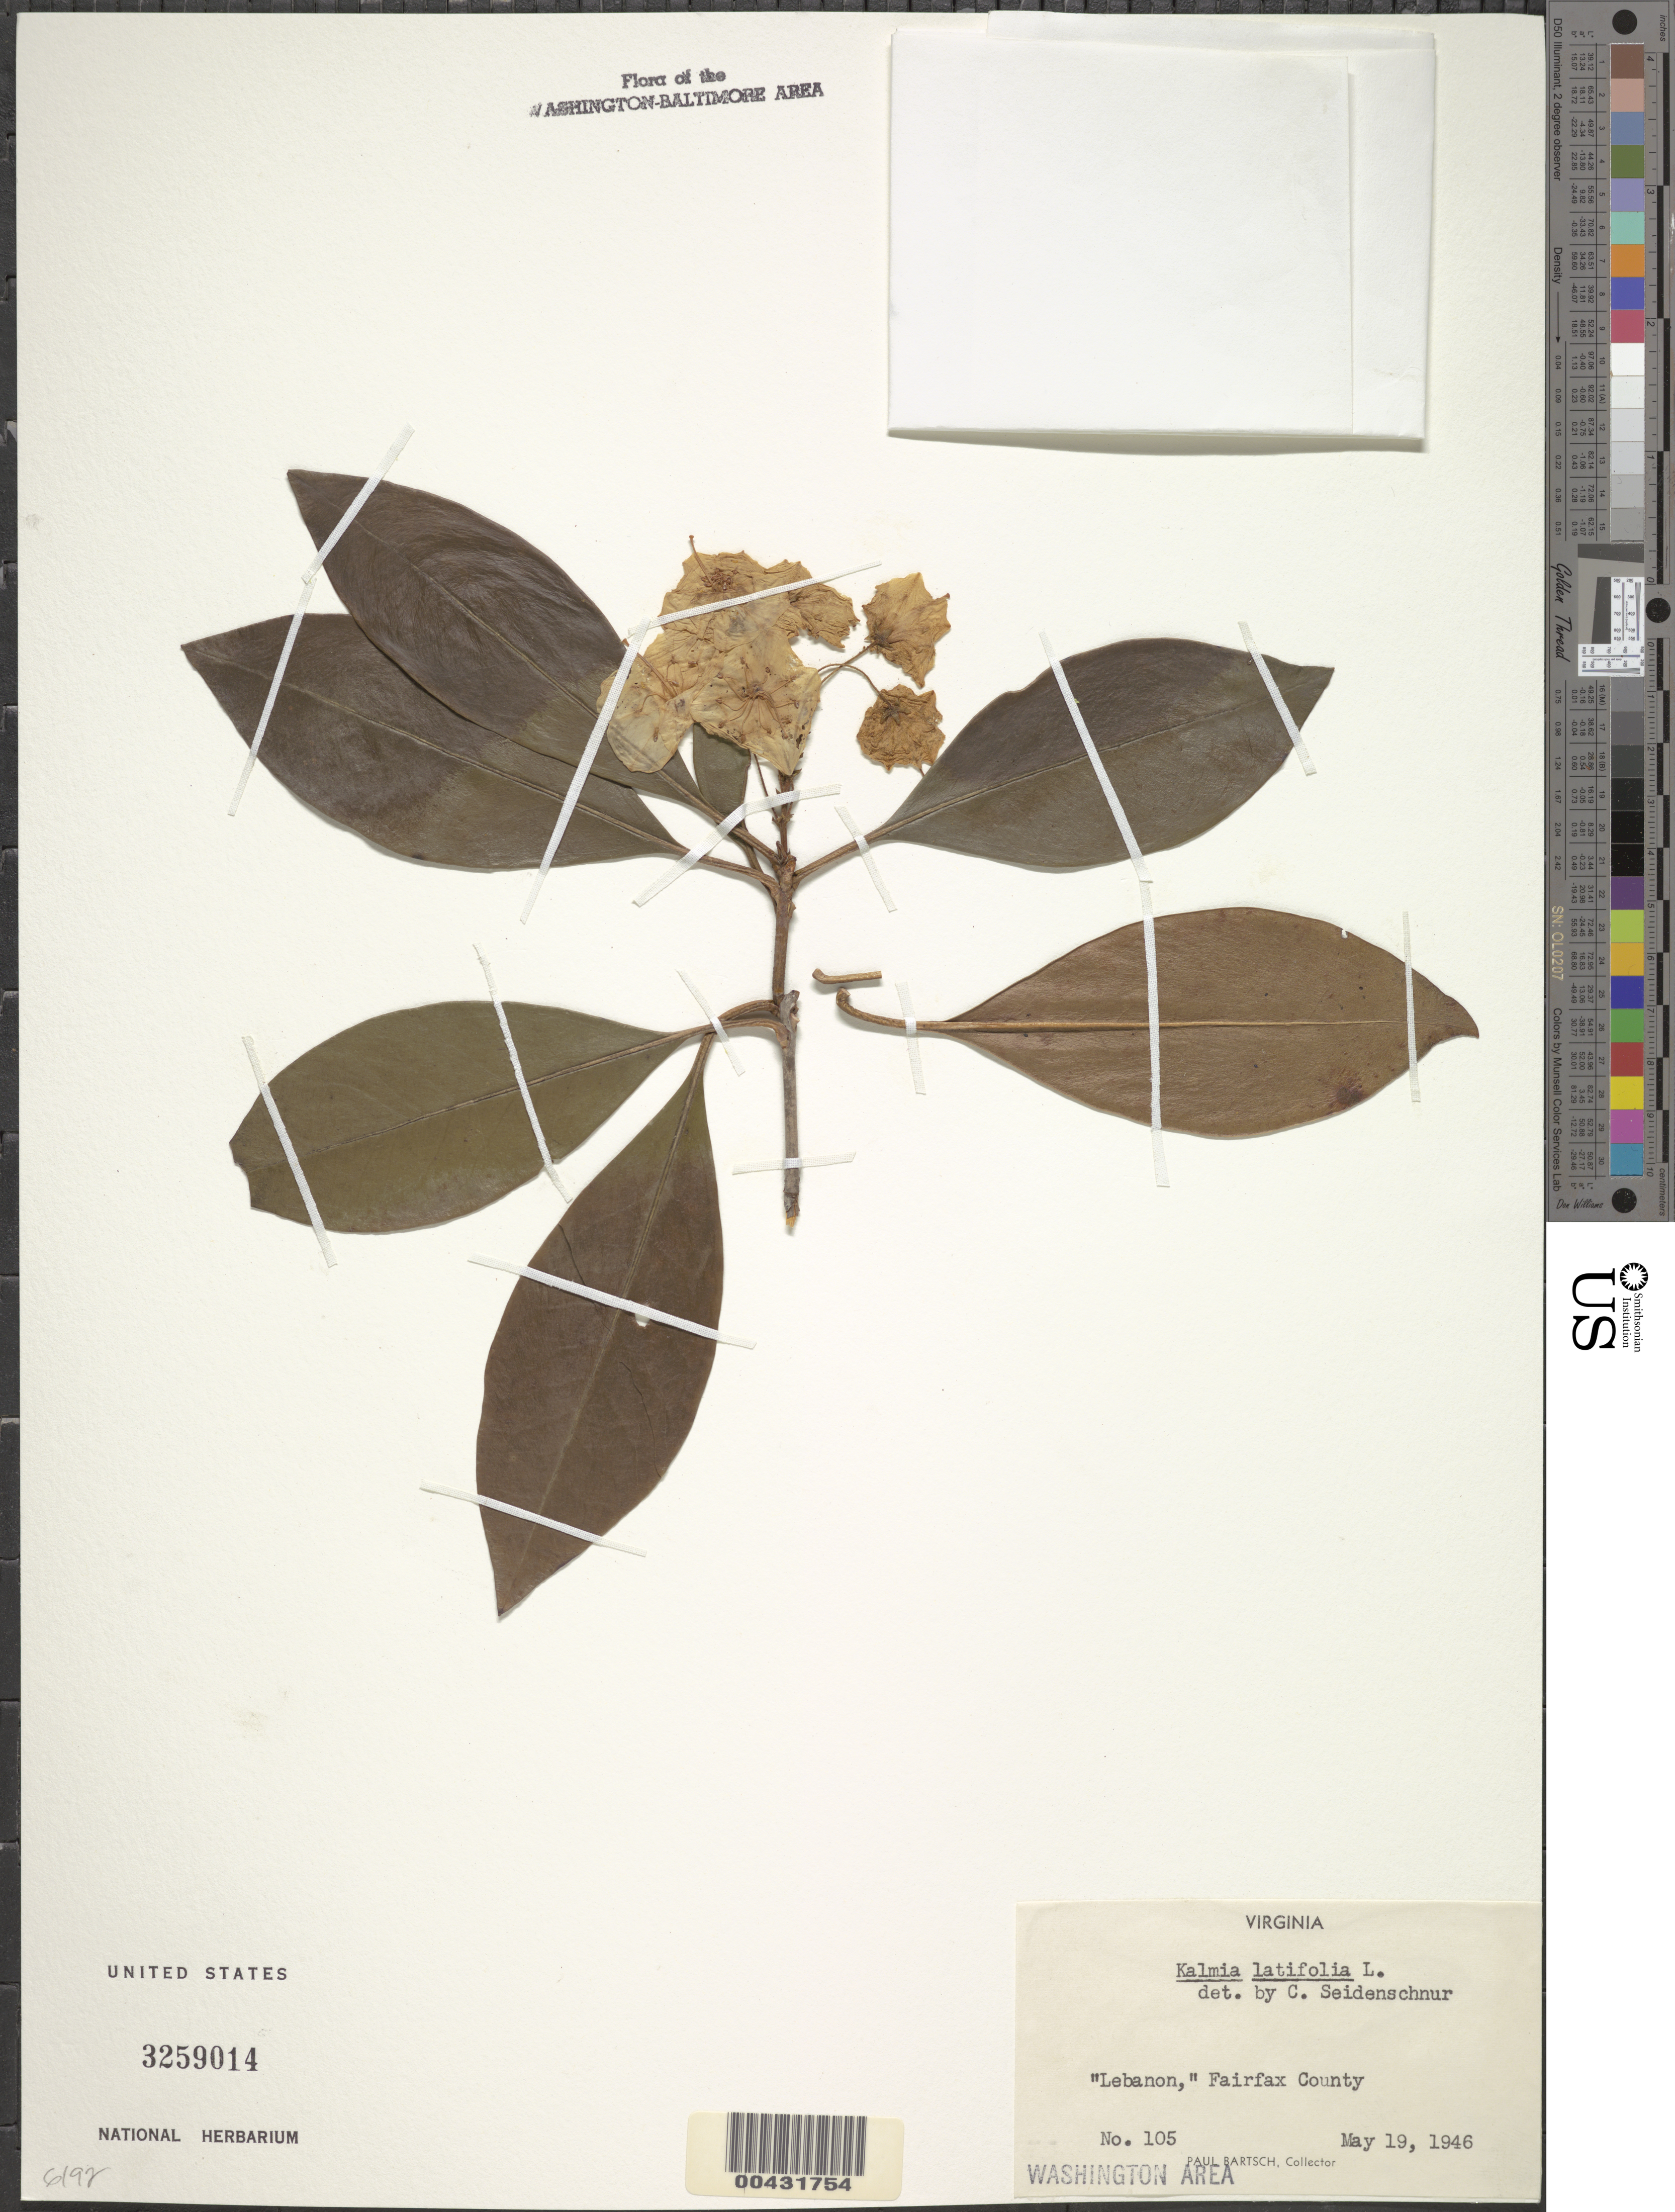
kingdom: Plantae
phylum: Tracheophyta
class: Magnoliopsida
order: Ericales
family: Ericaceae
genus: Kalmia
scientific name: Kalmia latifolia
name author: L.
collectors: P. Bartsch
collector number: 105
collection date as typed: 19 May 1946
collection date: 1946-05-19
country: United States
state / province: Virginia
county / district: Fairfax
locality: Lebanon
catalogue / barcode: US 3259014